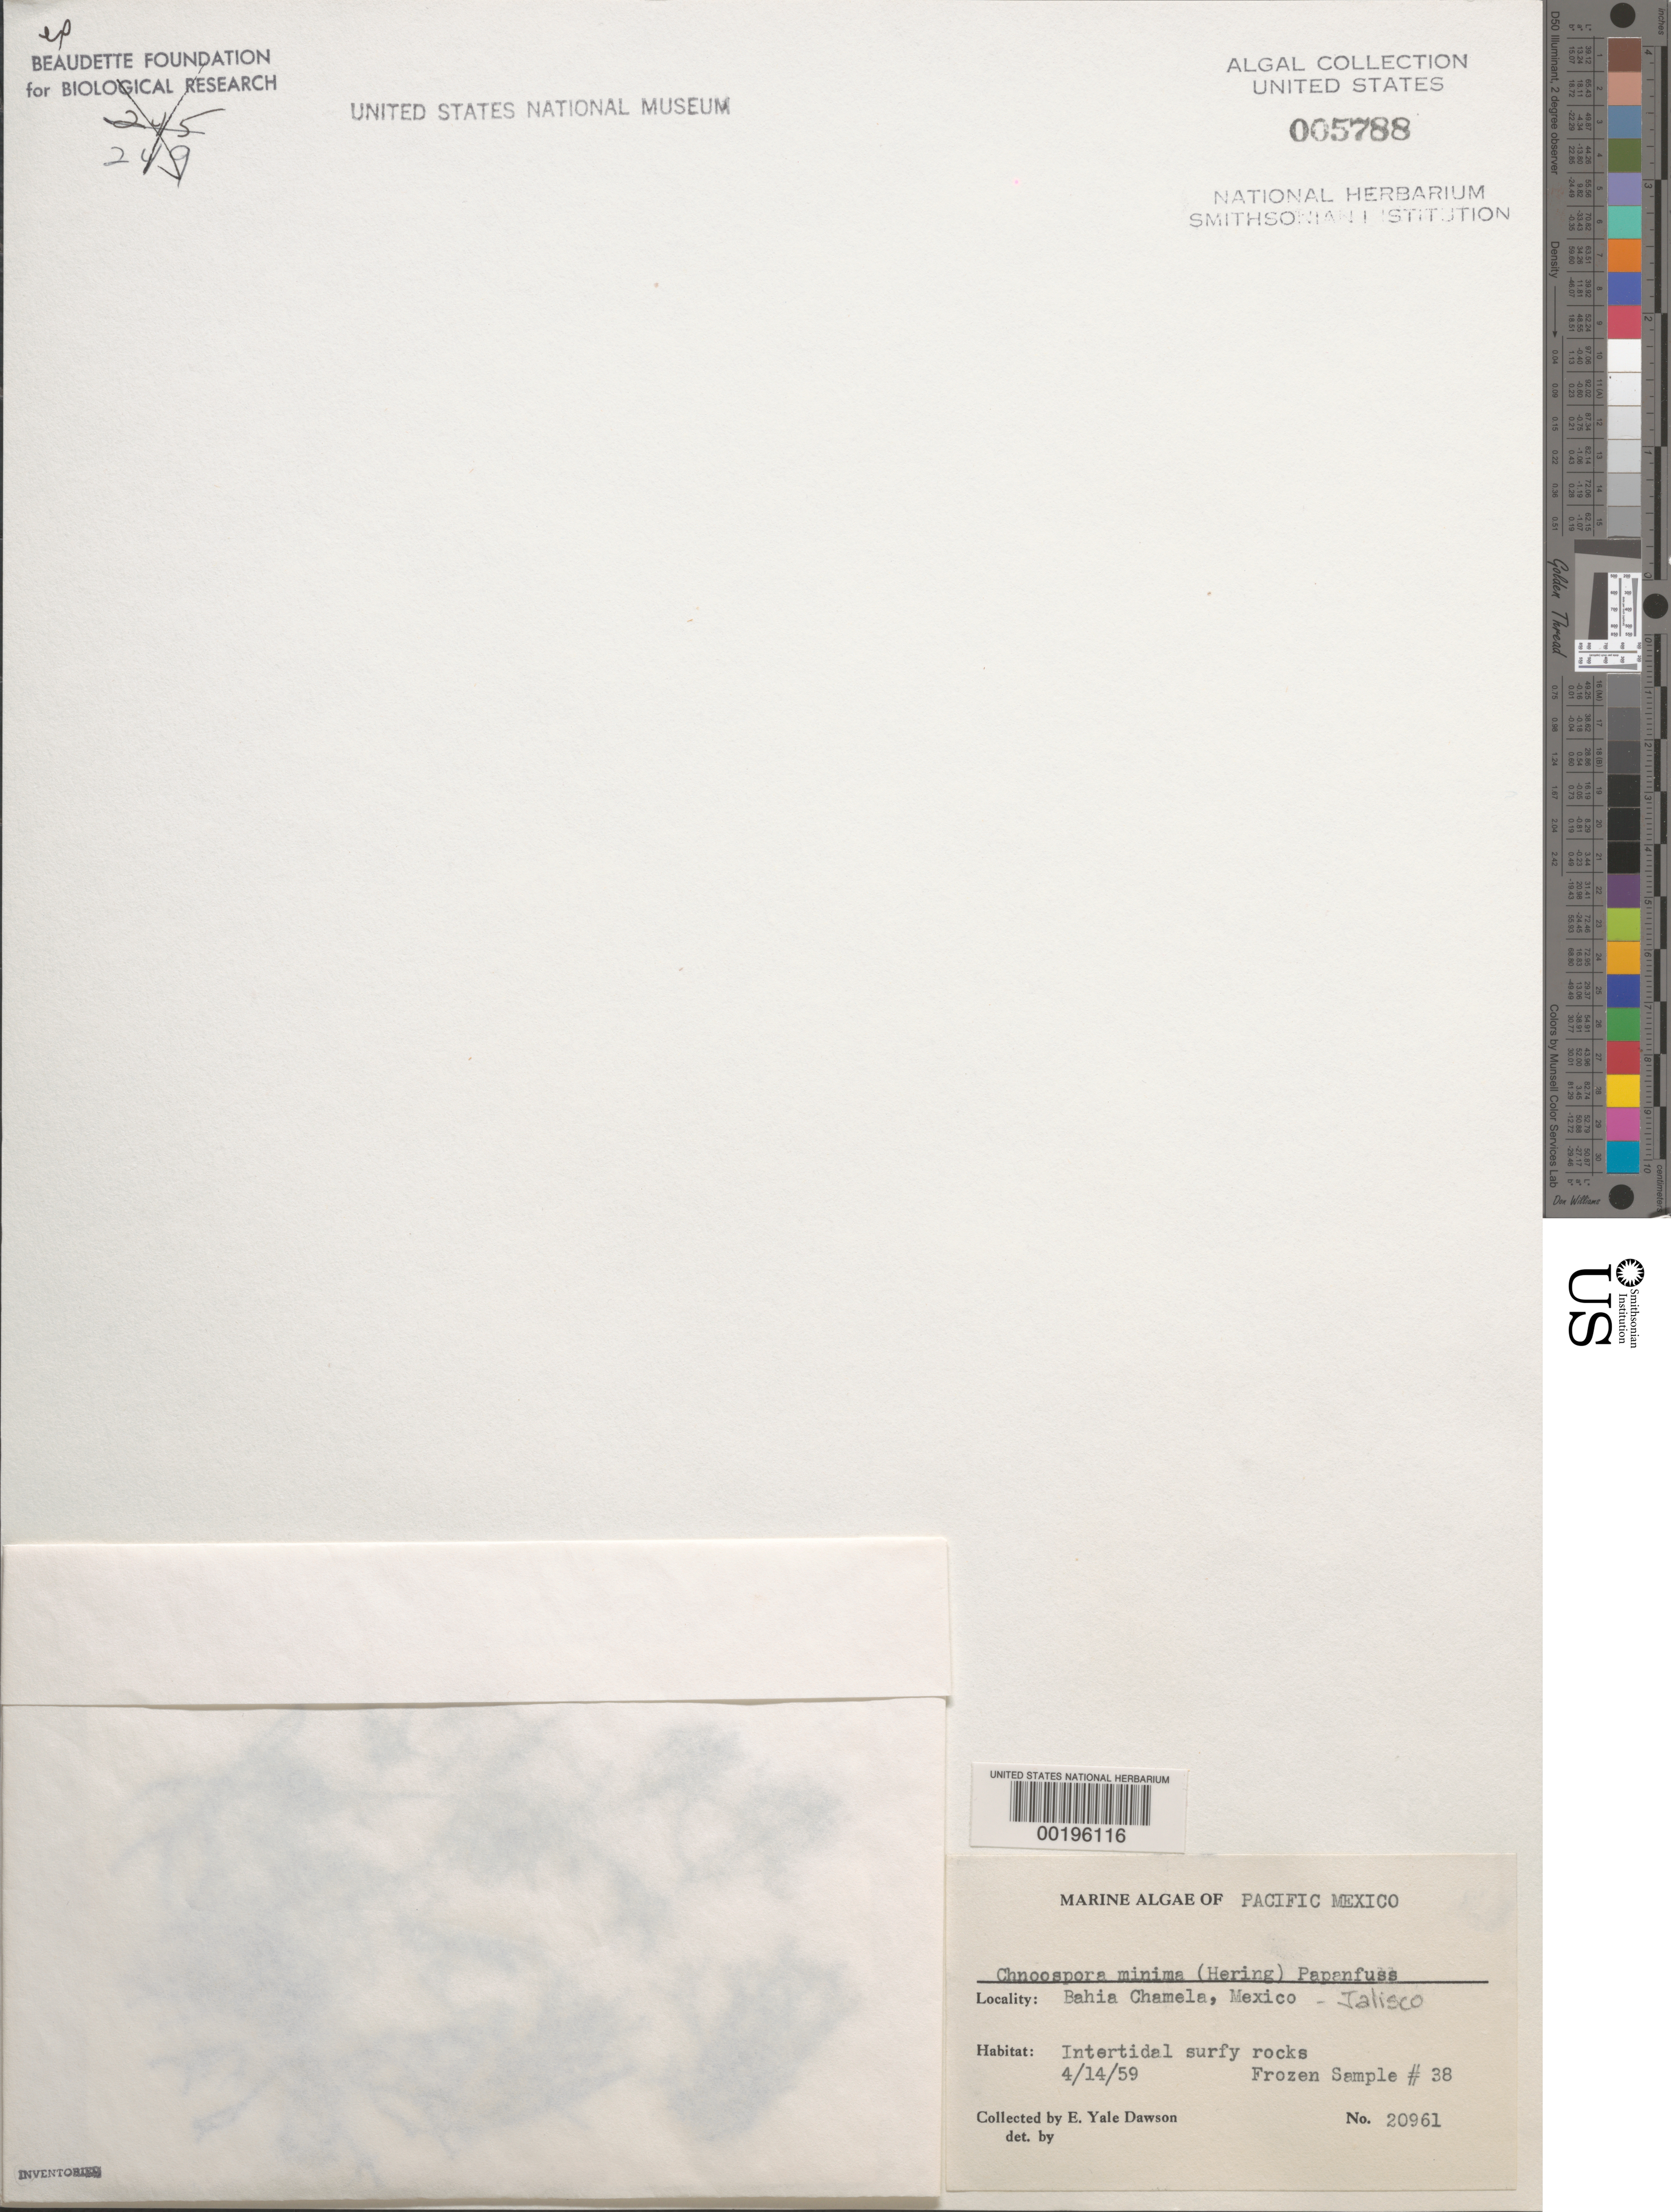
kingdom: Chromista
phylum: Ochrophyta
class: Phaeophyceae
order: Scytosiphonales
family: Scytosiphonaceae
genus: Chnoospora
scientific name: Chnoospora minima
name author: (Hering) Papenf.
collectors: E. Y. Dawson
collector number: EYD 20961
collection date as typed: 4/14/59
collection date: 1959-04-14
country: Mexico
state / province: Jalisco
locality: Bahia Chamela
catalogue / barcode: US 5788